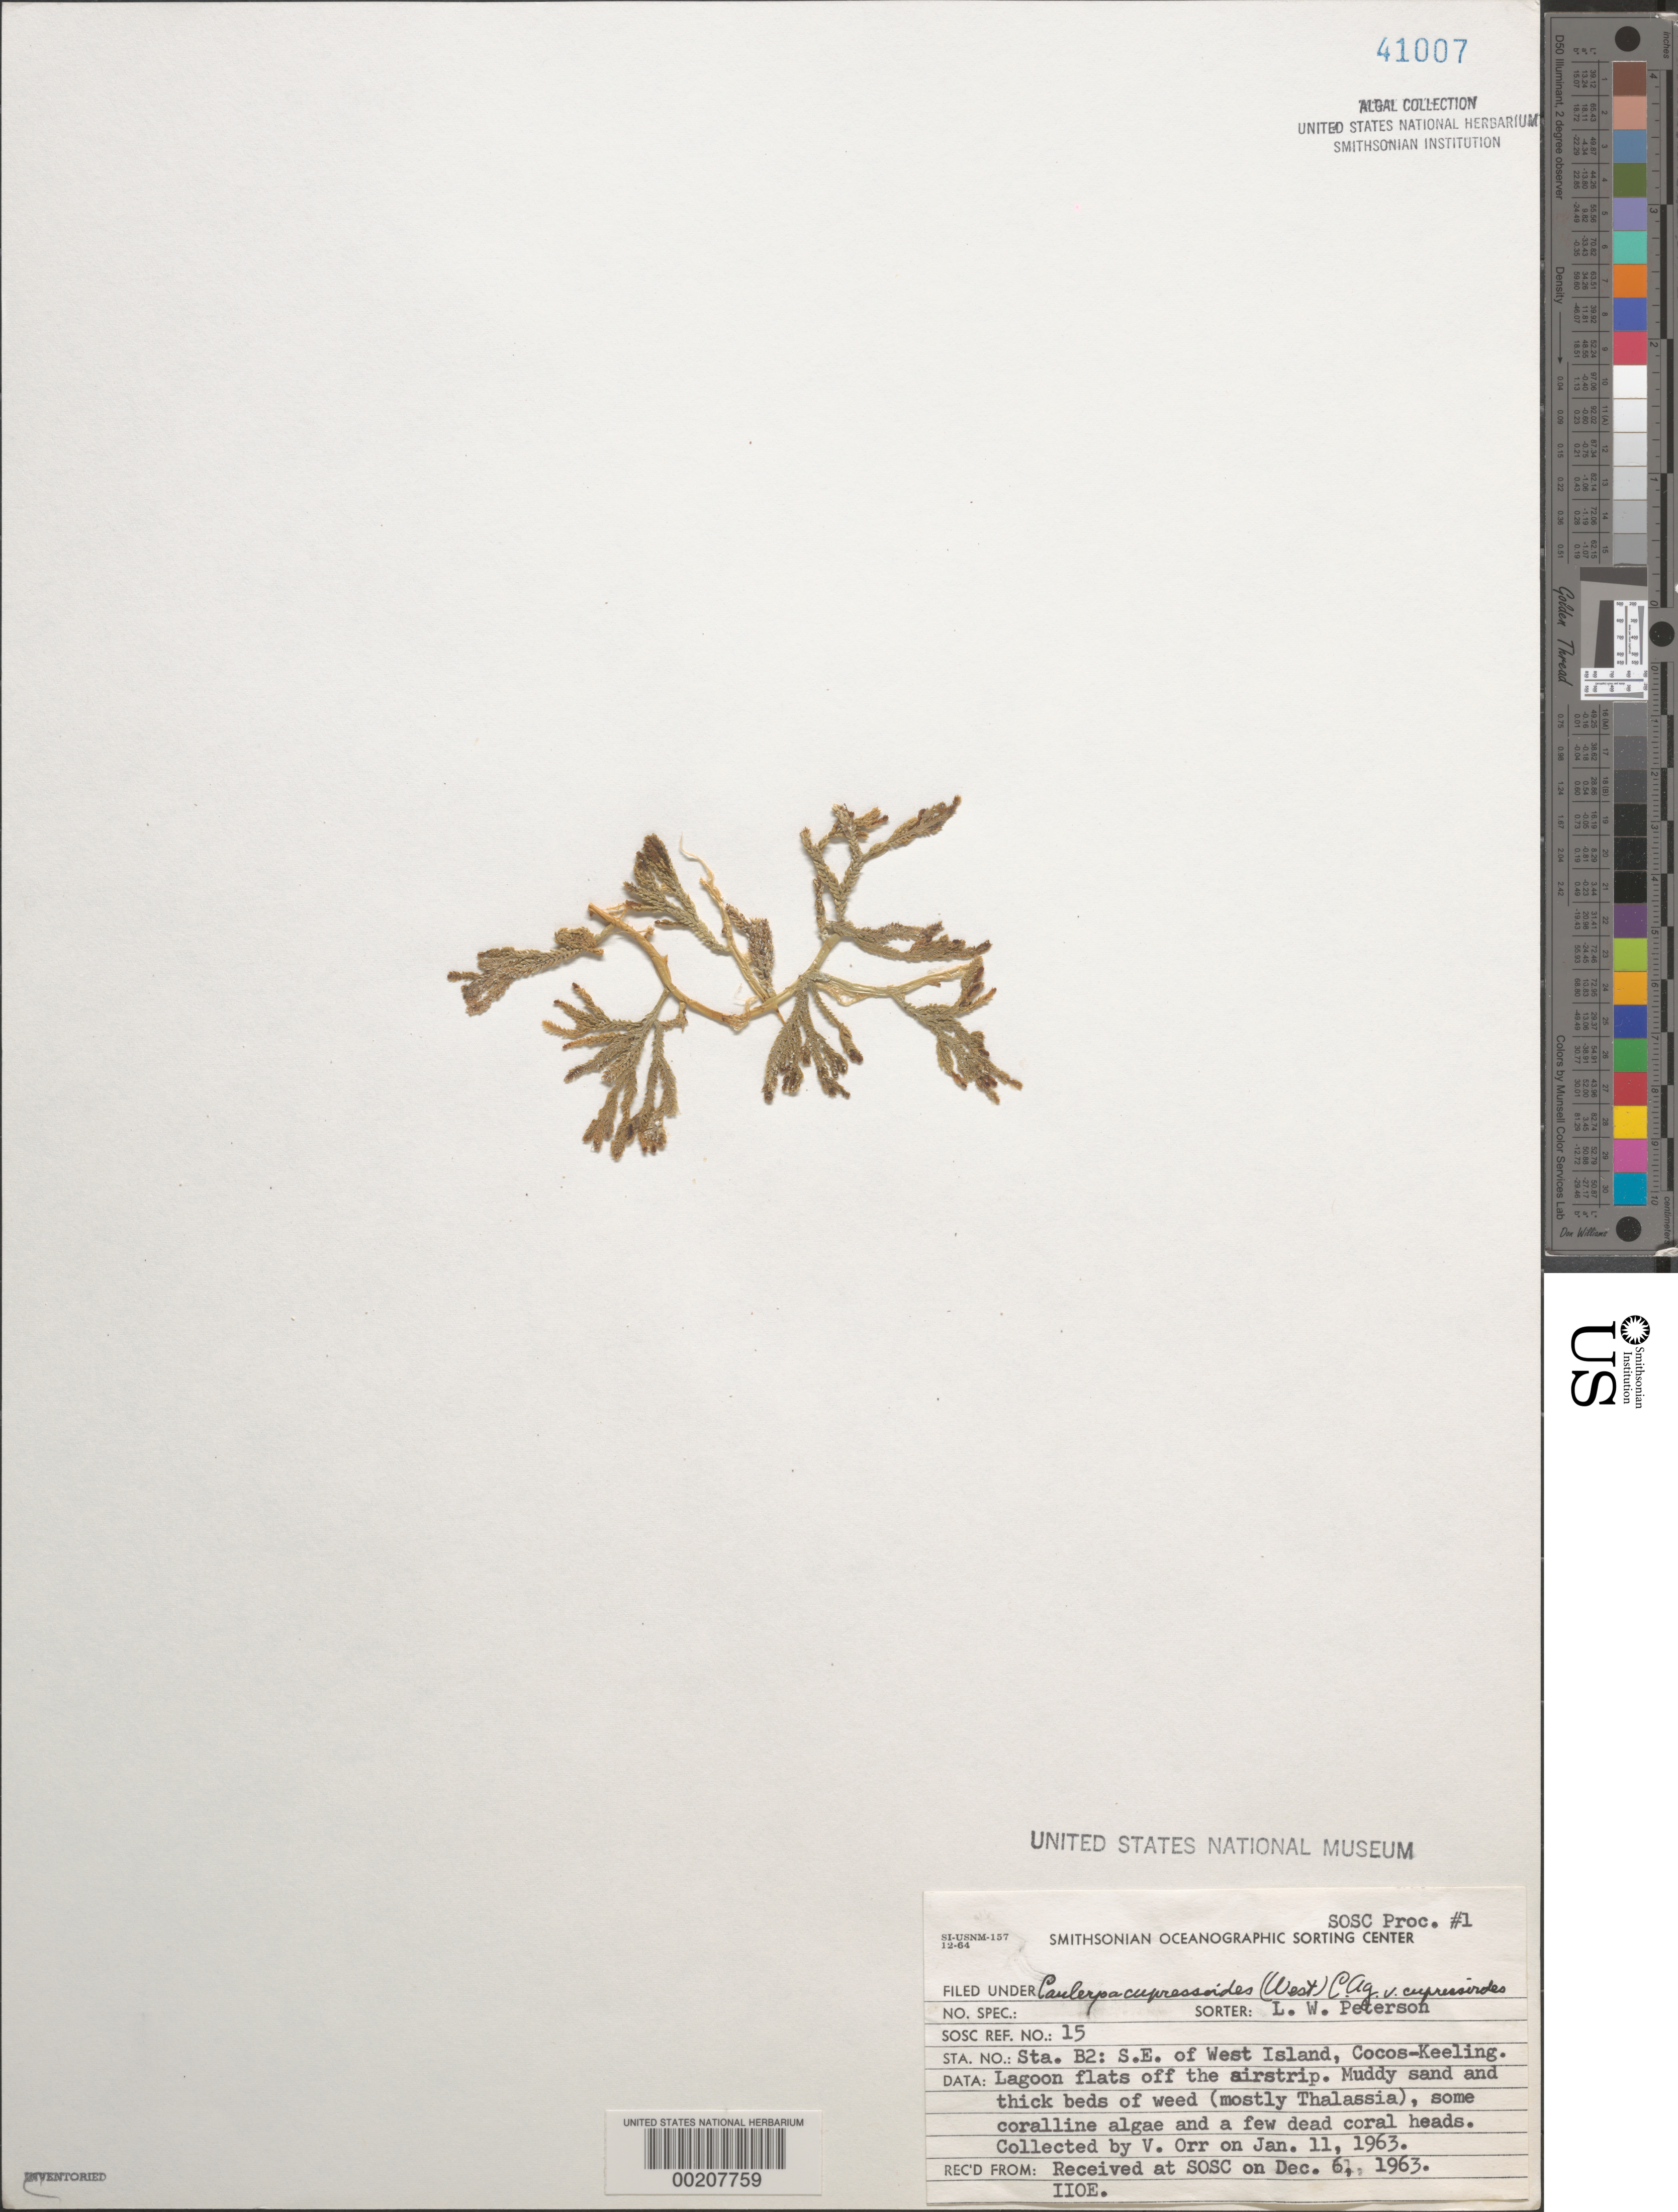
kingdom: Plantae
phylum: Chlorophyta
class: Ulvophyceae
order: Bryopsidales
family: Caulerpaceae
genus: Caulerpa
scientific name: Caulerpa cupressoides var. cupressoides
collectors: V. Orr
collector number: Station B-2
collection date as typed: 11 Jan 1963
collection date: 1963-01-11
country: Australia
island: West Island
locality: Southeast of West Island [Cocos-Keeling]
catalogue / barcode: US 41007